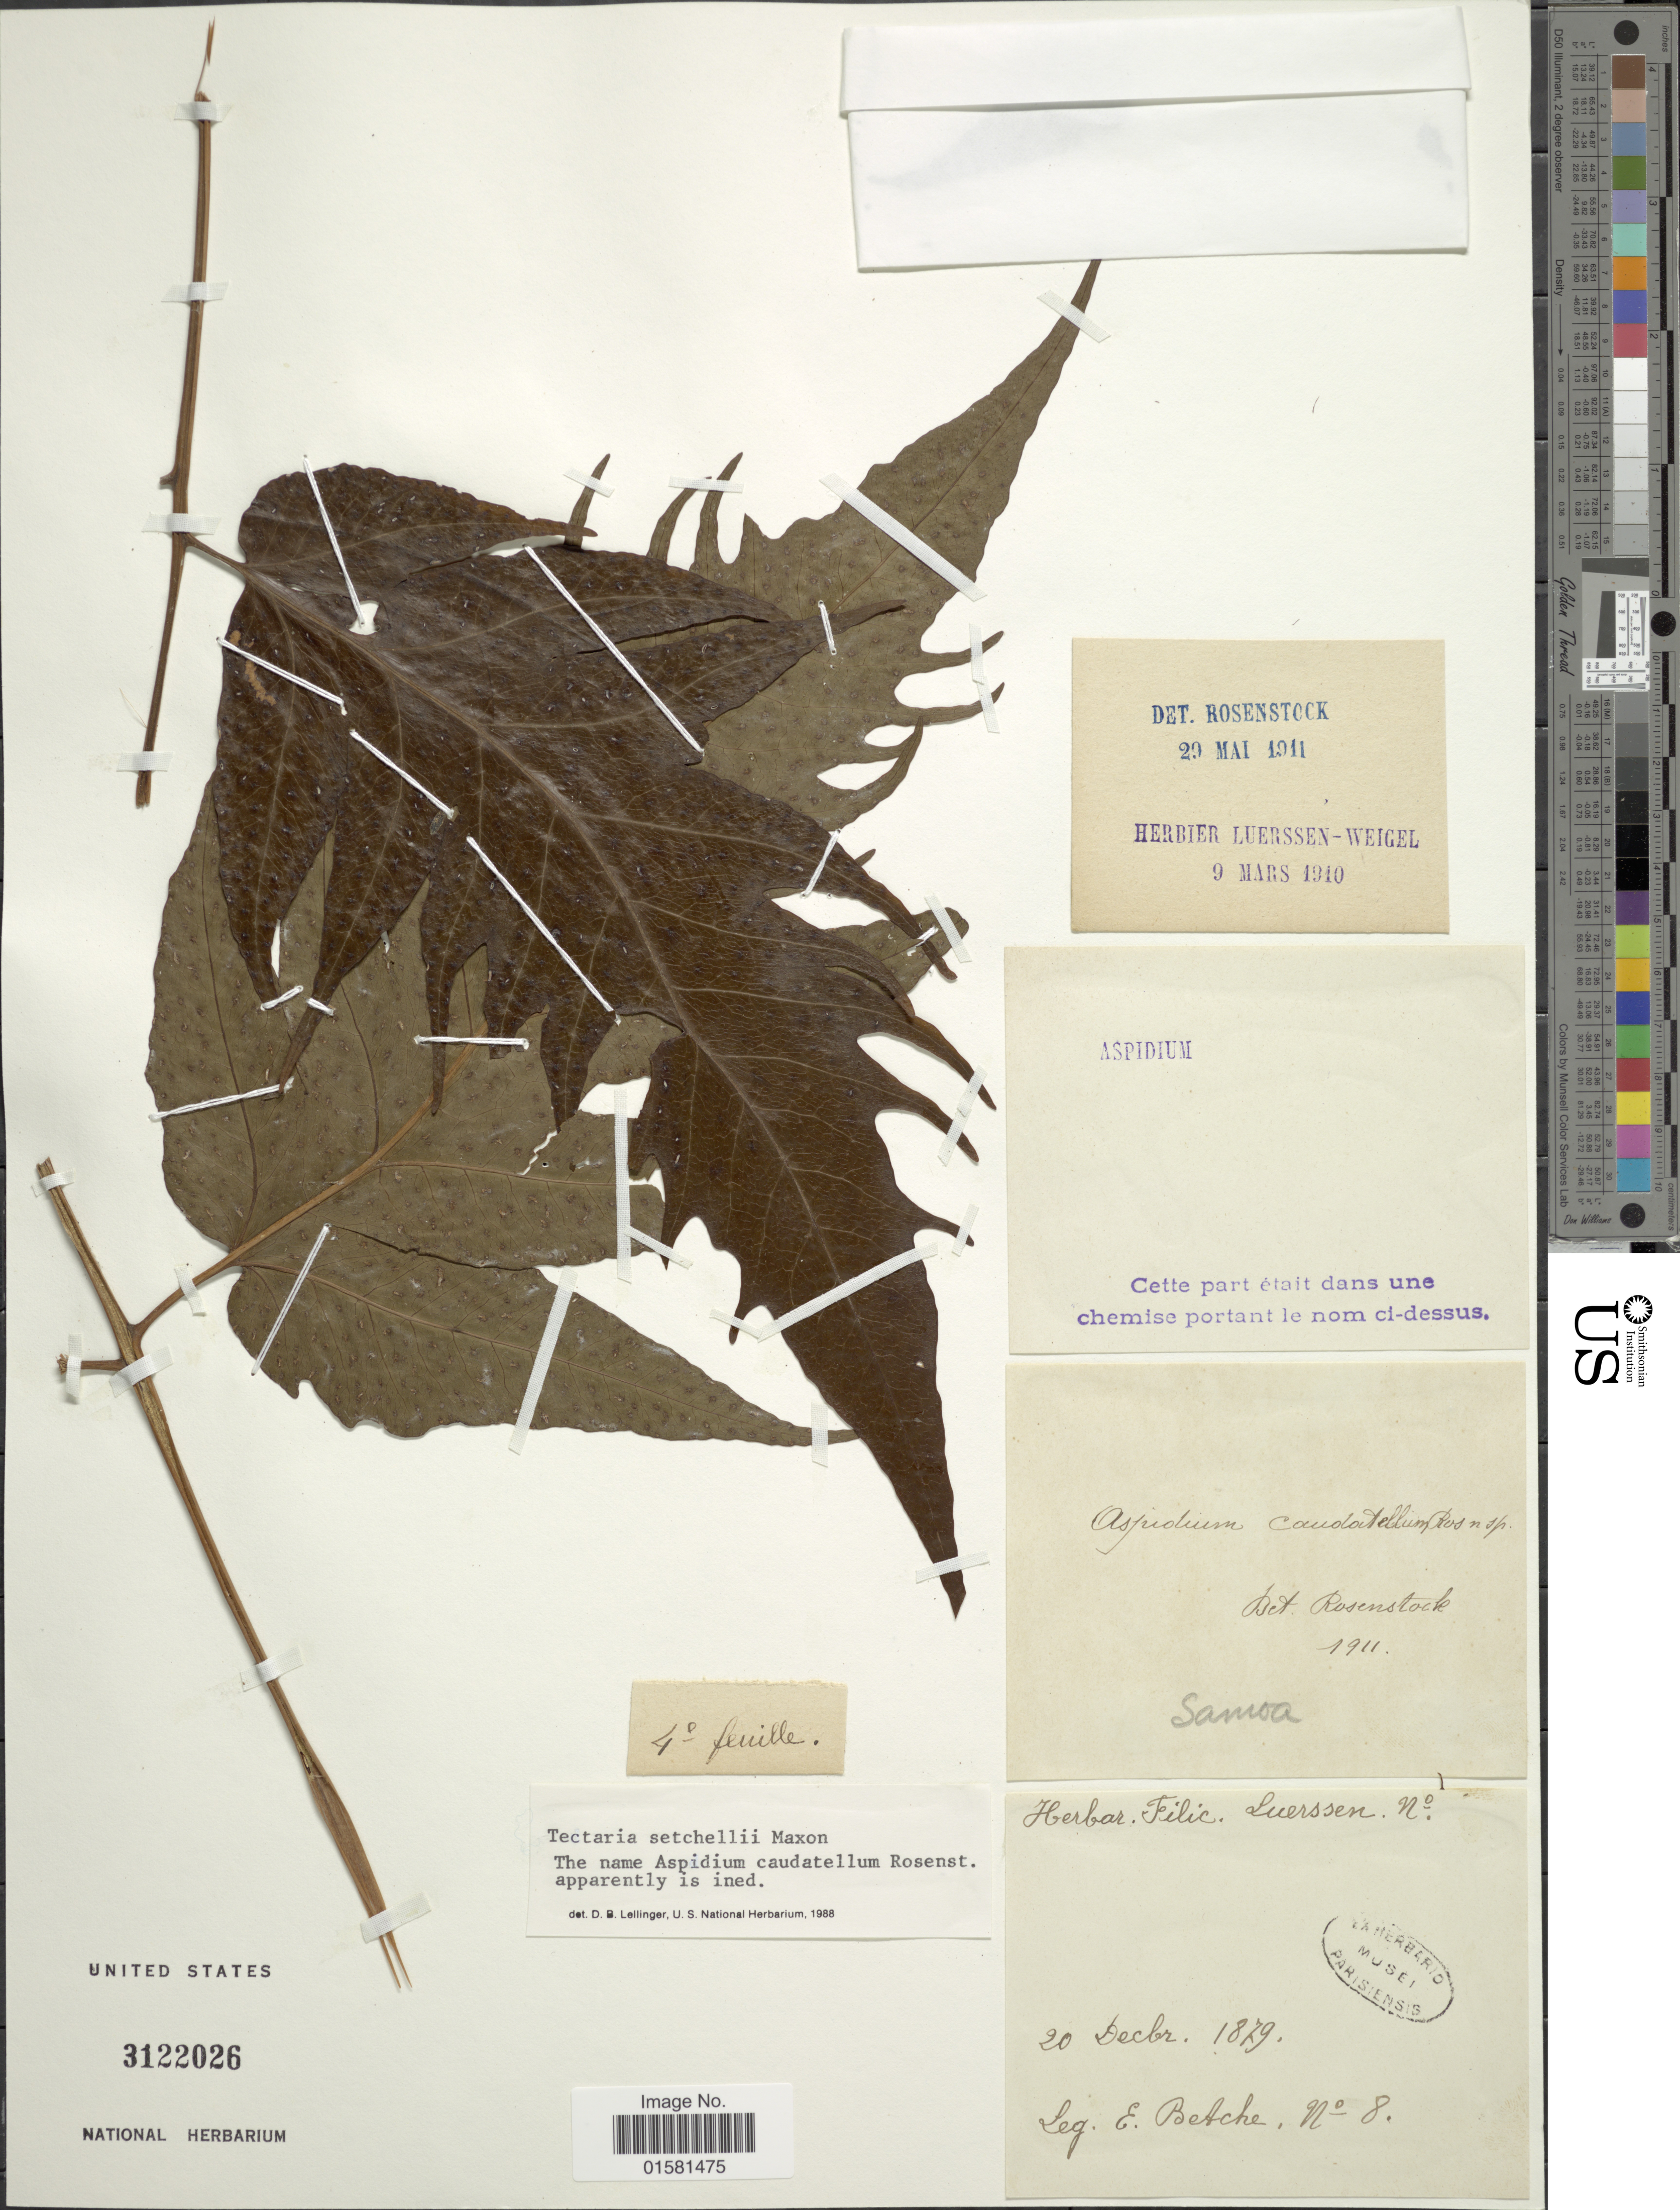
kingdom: Plantae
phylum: Tracheophyta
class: Polypodiopsida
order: Polypodiales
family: Tectariaceae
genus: Tectaria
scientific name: Tectaria setchellii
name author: Maxon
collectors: E. Betche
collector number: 8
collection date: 1829-12-20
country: Samoa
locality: Samoa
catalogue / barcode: US 3122026